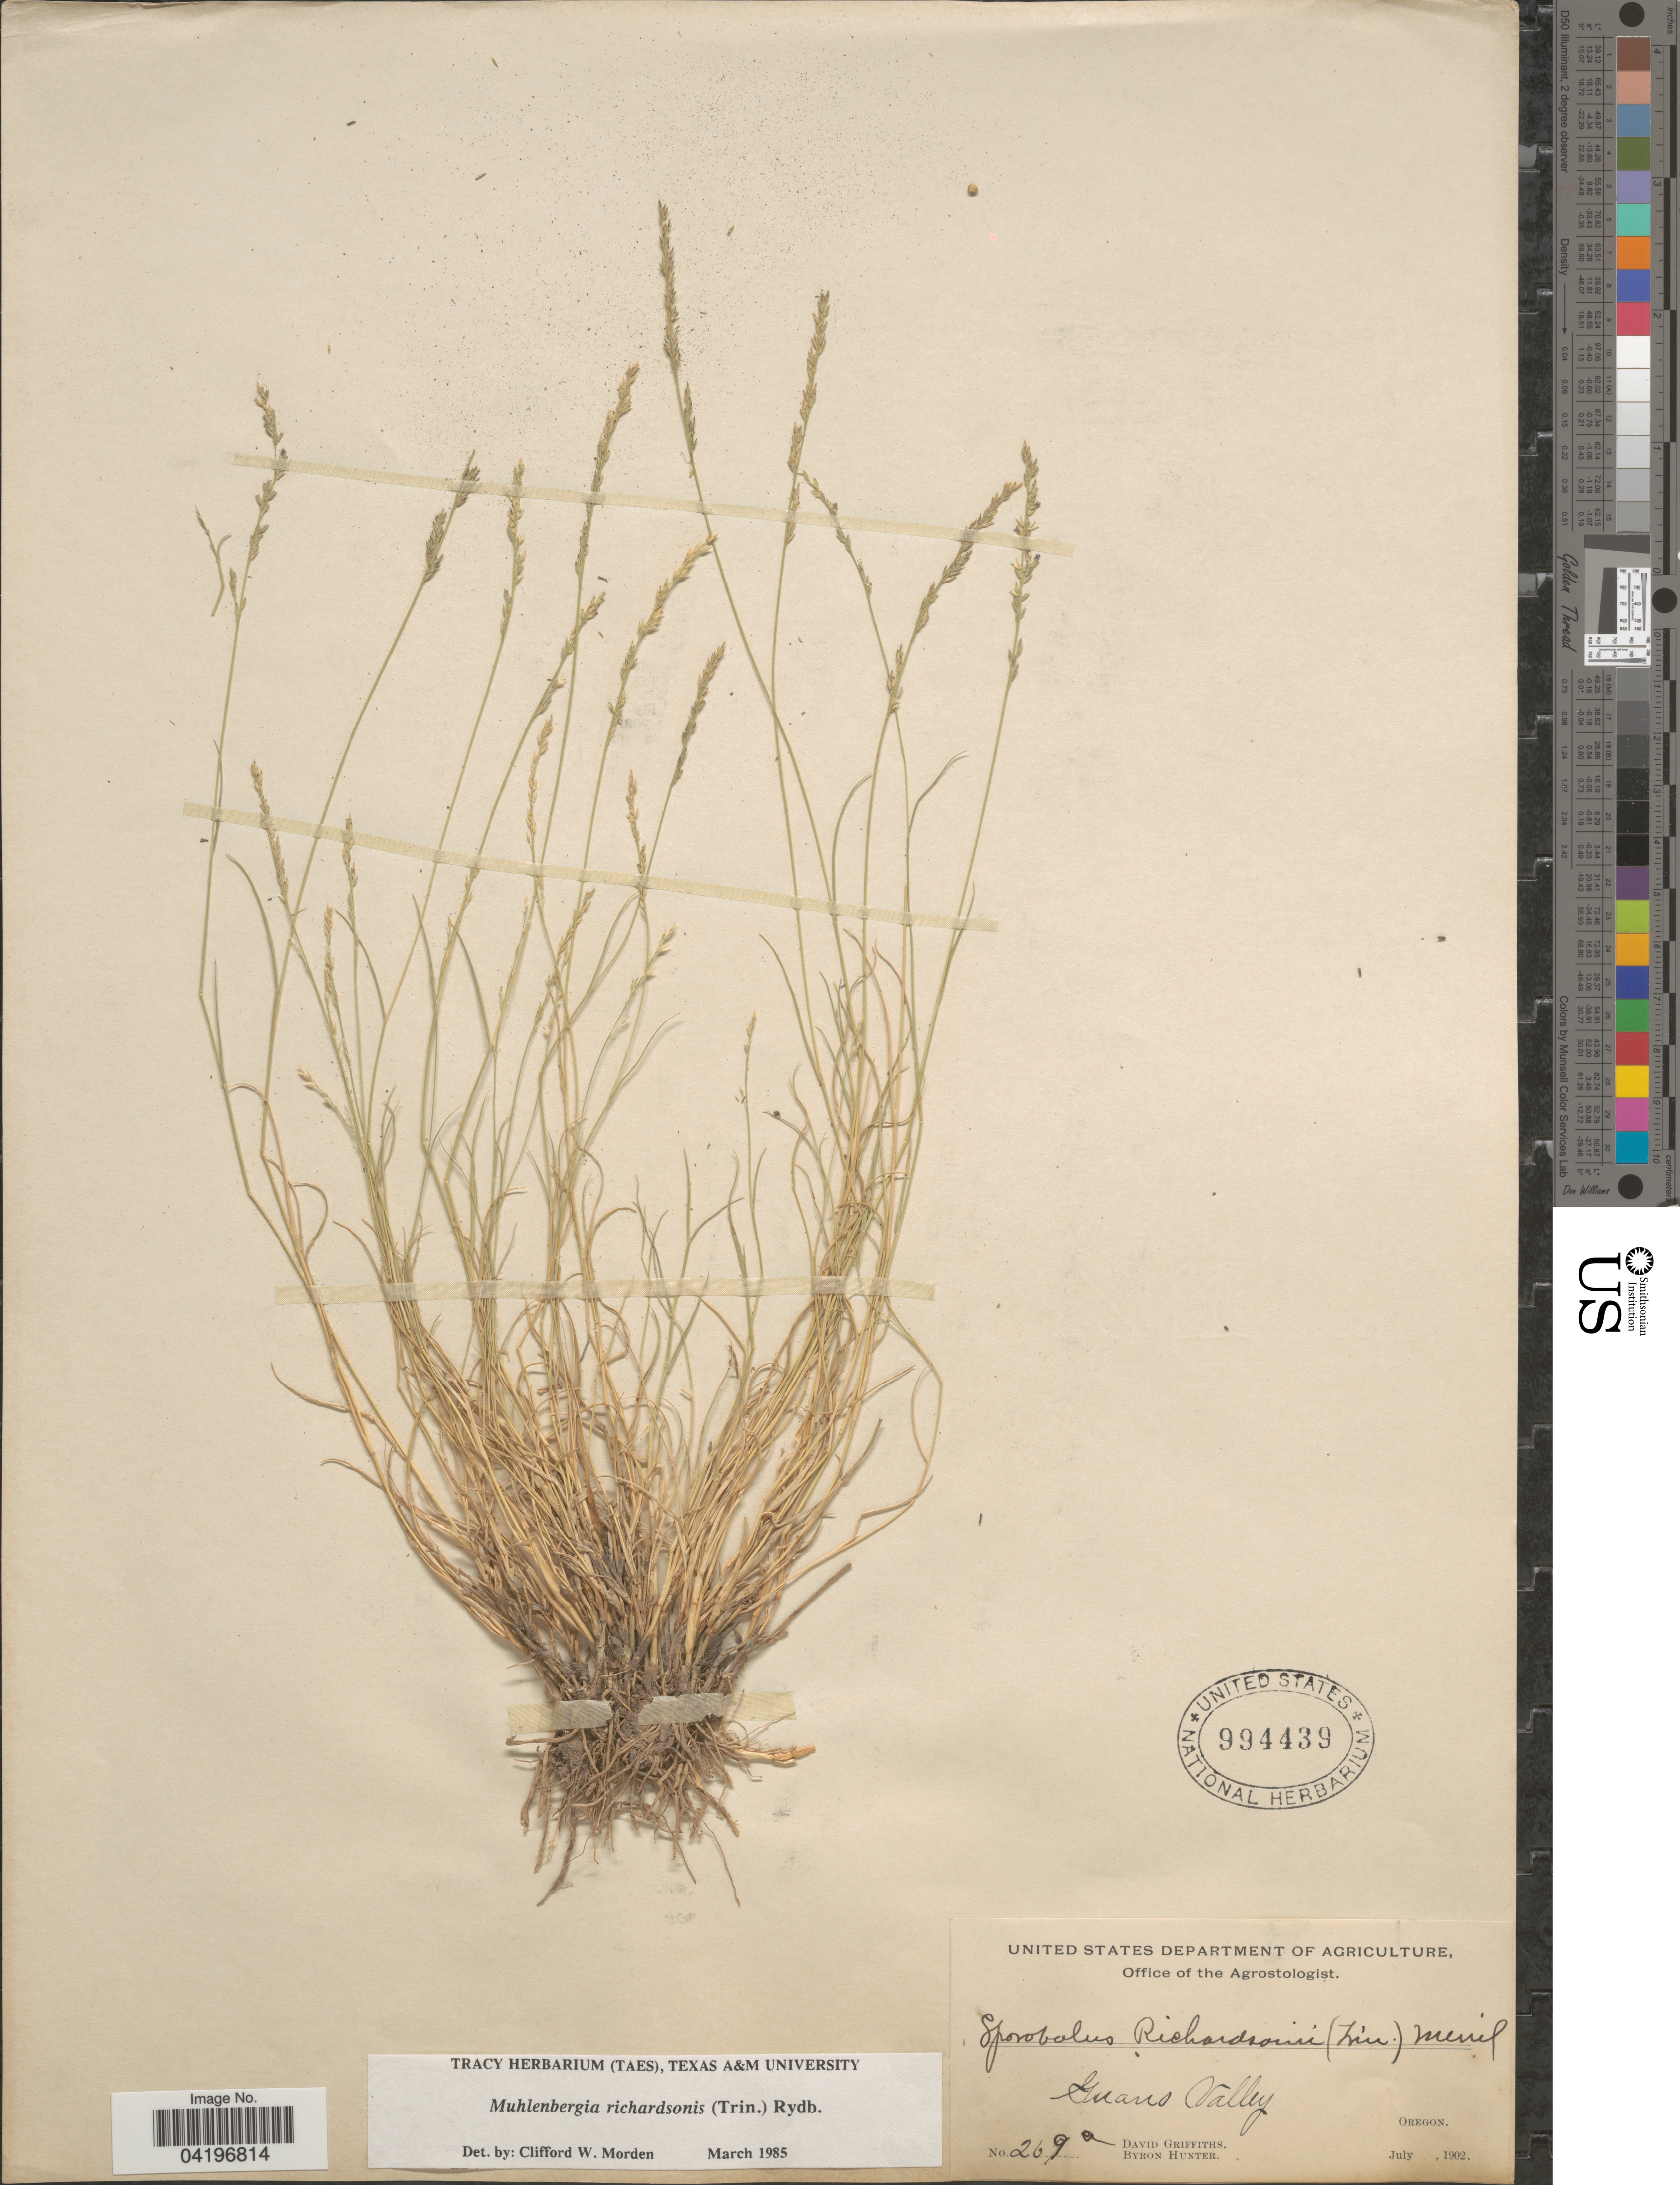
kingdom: Plantae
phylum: Tracheophyta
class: Liliopsida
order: Poales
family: Poaceae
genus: Muhlenbergia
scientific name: Muhlenbergia richardsonis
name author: (Trin.) Rydb.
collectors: D. Griffiths & B. Hunter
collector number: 269a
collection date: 1902-07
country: United States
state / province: Oregon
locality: Guano Valley.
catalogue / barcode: US 994439